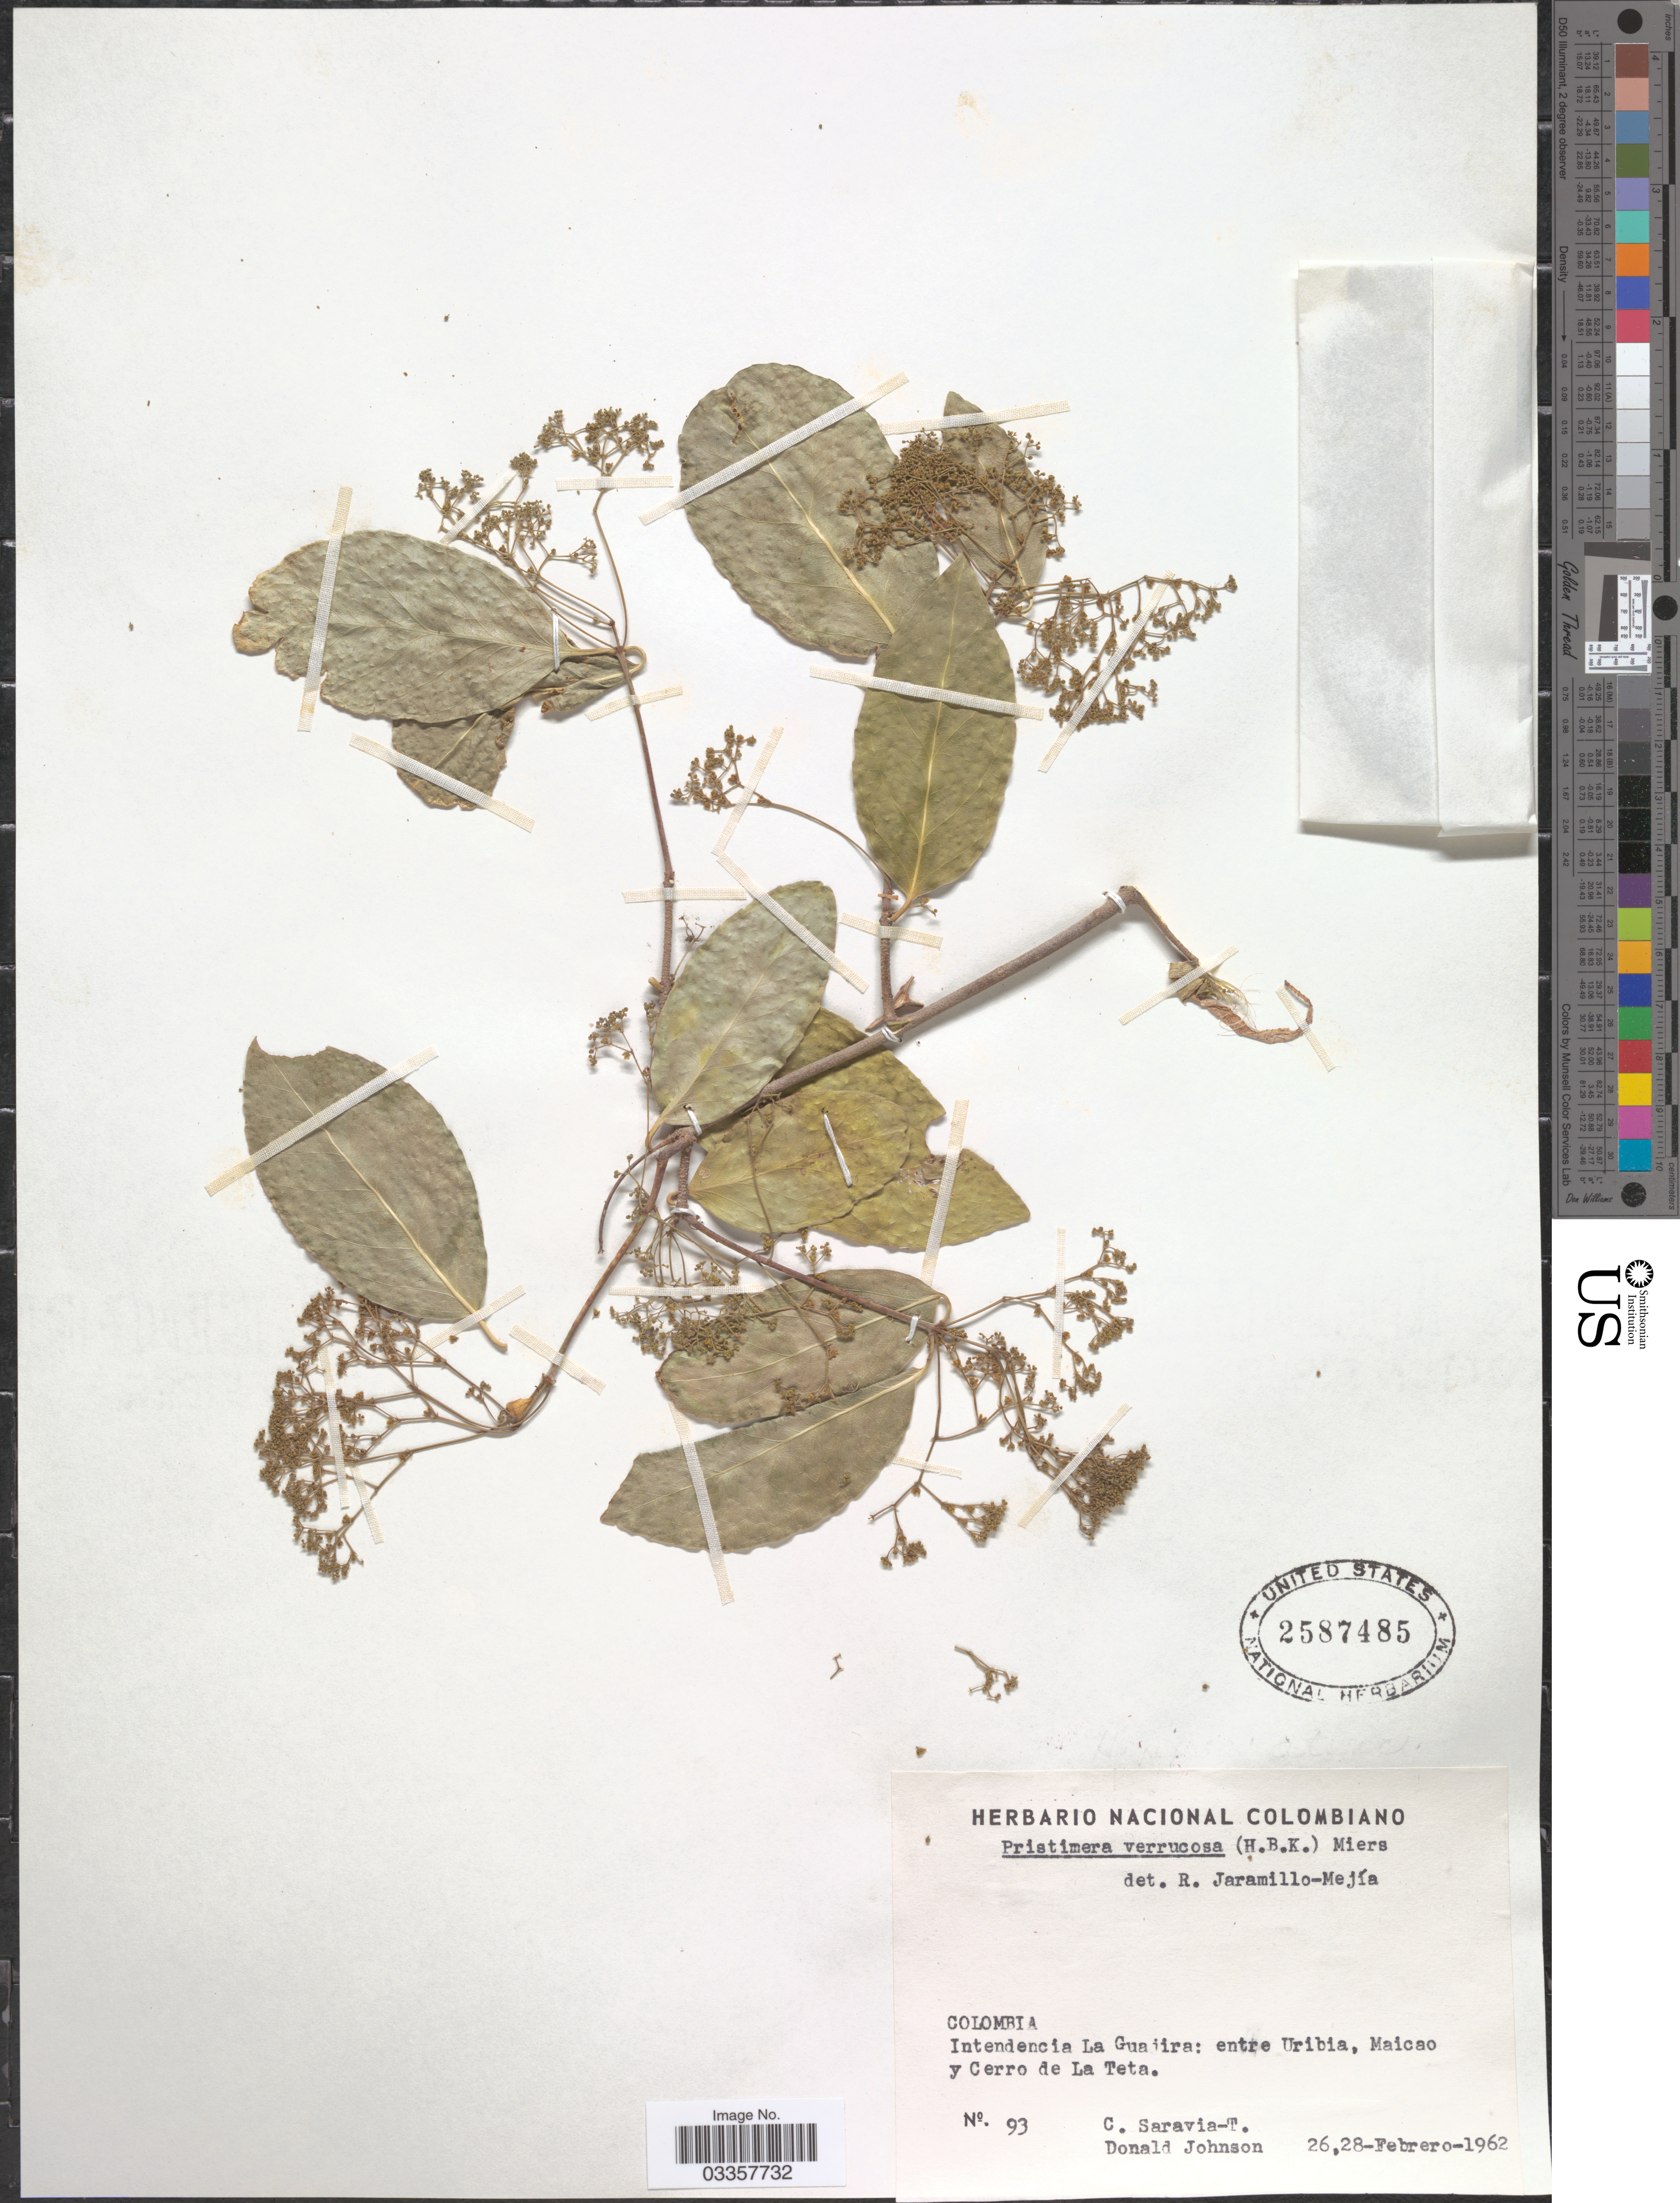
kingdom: Plantae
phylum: Tracheophyta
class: Magnoliopsida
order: Celastrales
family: Celastraceae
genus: Pristimera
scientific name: Pristimera verrucosa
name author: (Kunth) Miers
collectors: C. Saravia T. & D. Johnson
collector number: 93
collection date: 1962-02-26/1962-02-28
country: Colombia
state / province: La Guajira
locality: Intendencia La Guajira: entre Uribia, Maicao y Cerro de La Teta.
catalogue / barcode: US 2587485